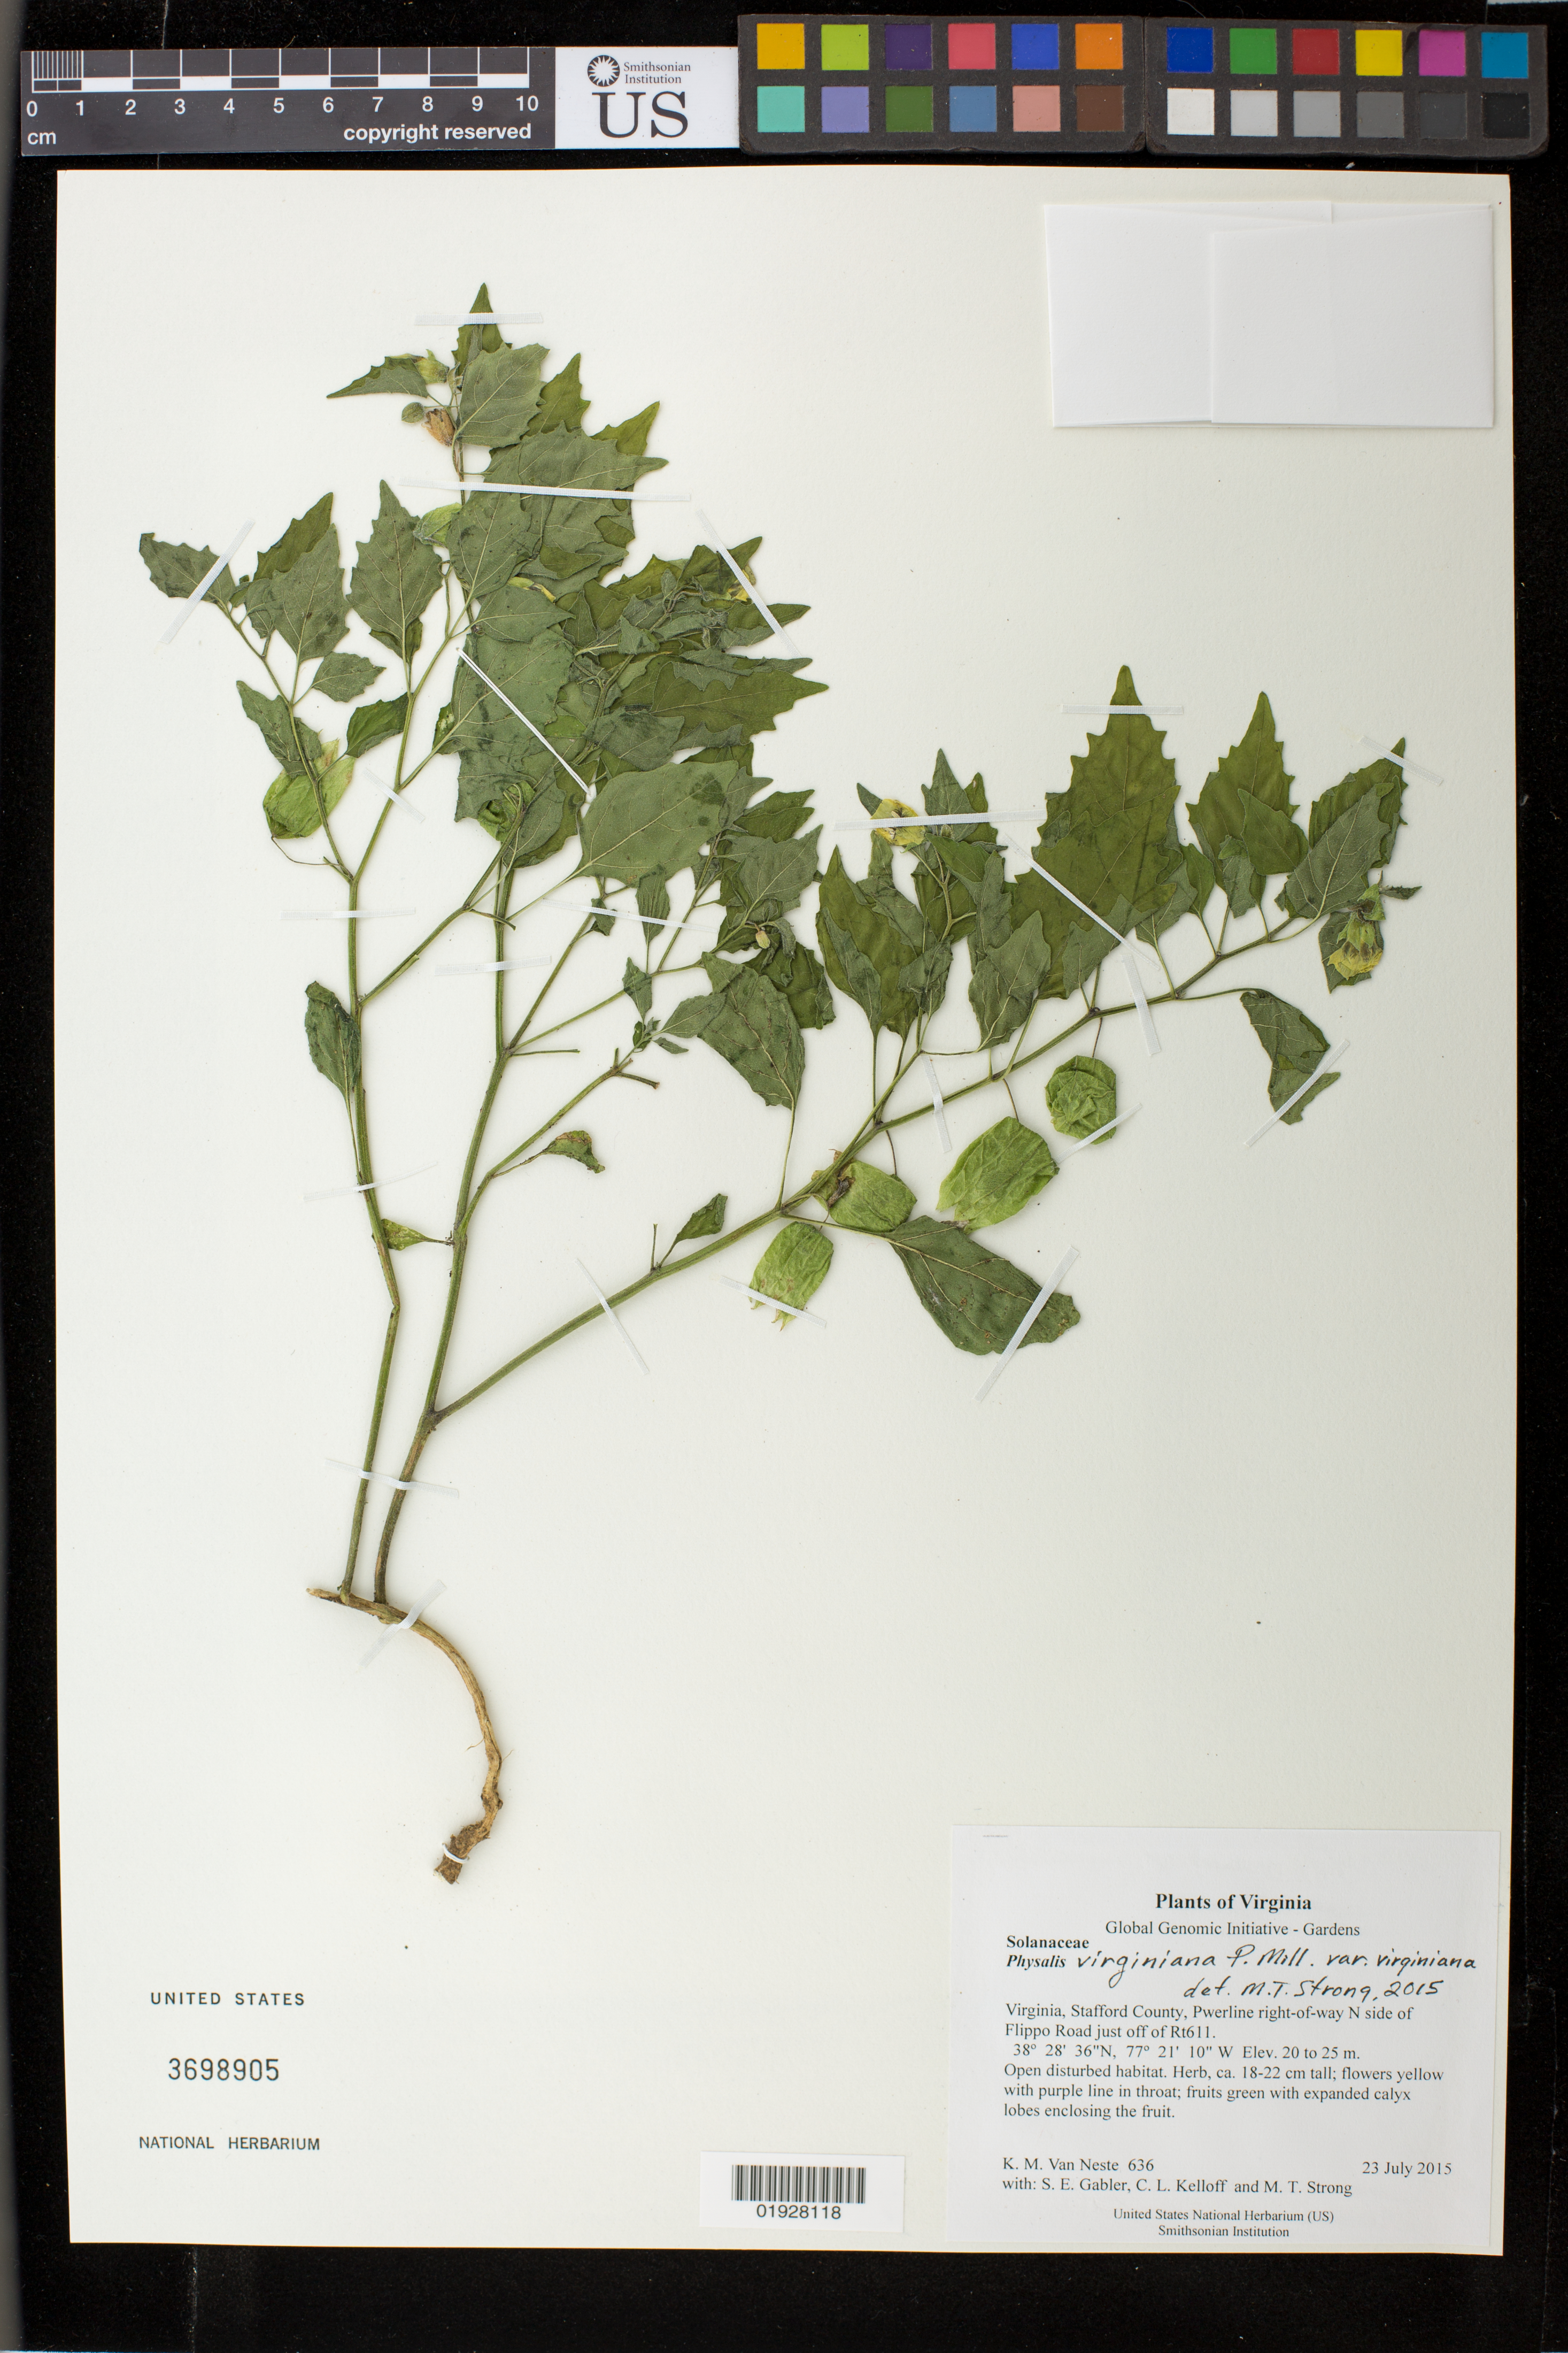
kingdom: Plantae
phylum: Tracheophyta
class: Magnoliopsida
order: Solanales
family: Solanaceae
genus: Physalis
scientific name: Physalis virginiana var. virginiana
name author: Mill.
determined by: Strong, M. T., (US), Smithsonian Institution - National Museum of Natural History (UNITED STATES)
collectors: K. M. Van Neste, S. E. Gabler, C. L. Kelloff & M. T. Strong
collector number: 636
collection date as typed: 23 July 2015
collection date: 2015-07-23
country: United States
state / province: Virginia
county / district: Stafford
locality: Pwerline right-of-way N side of Flippo Road just off of Rt611.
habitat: Open disturbed habitat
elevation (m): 20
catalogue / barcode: US 3698905